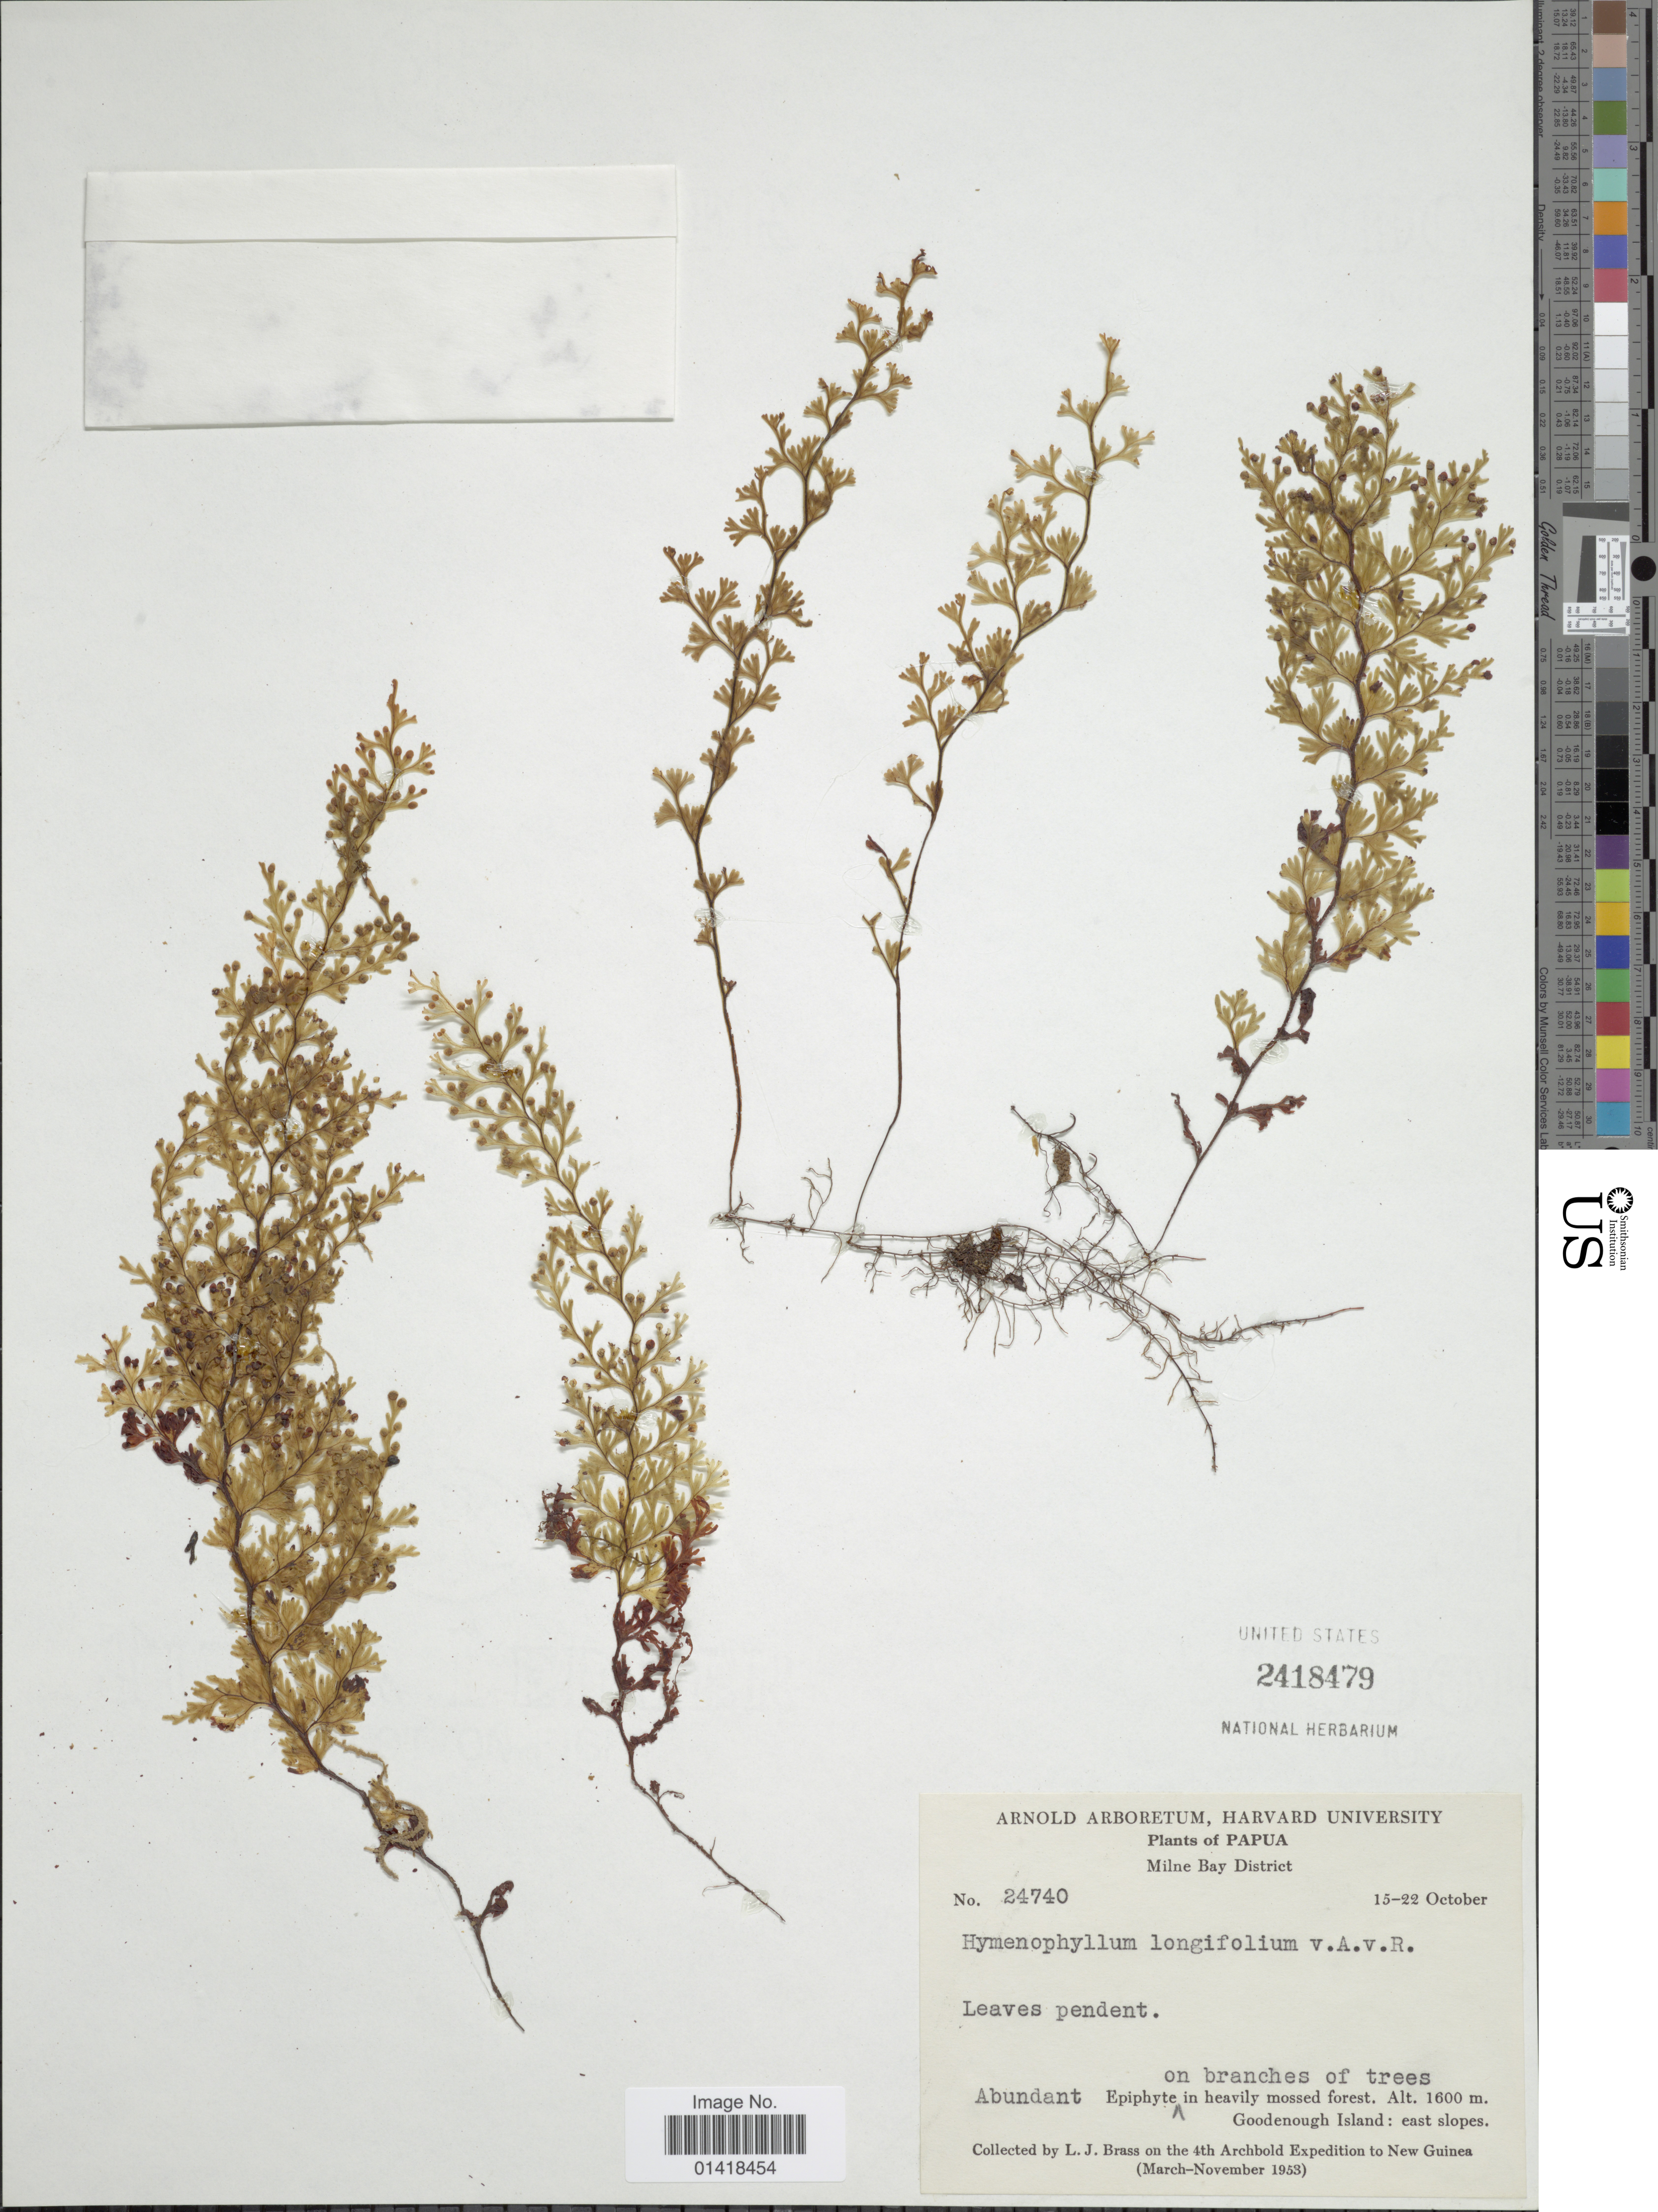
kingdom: Plantae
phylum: Tracheophyta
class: Polypodiopsida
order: Hymenophyllales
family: Hymenophyllaceae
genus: Hymenophyllum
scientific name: Hymenophyllum longifolium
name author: Alderw.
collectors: L. J. Brass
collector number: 24740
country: Papua New Guinea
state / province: Milne Bay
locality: Milne Bay District. Epiphyte in heavily mossed forest. Goodenough Island:east slopes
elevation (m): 1600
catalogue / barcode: US 2418479